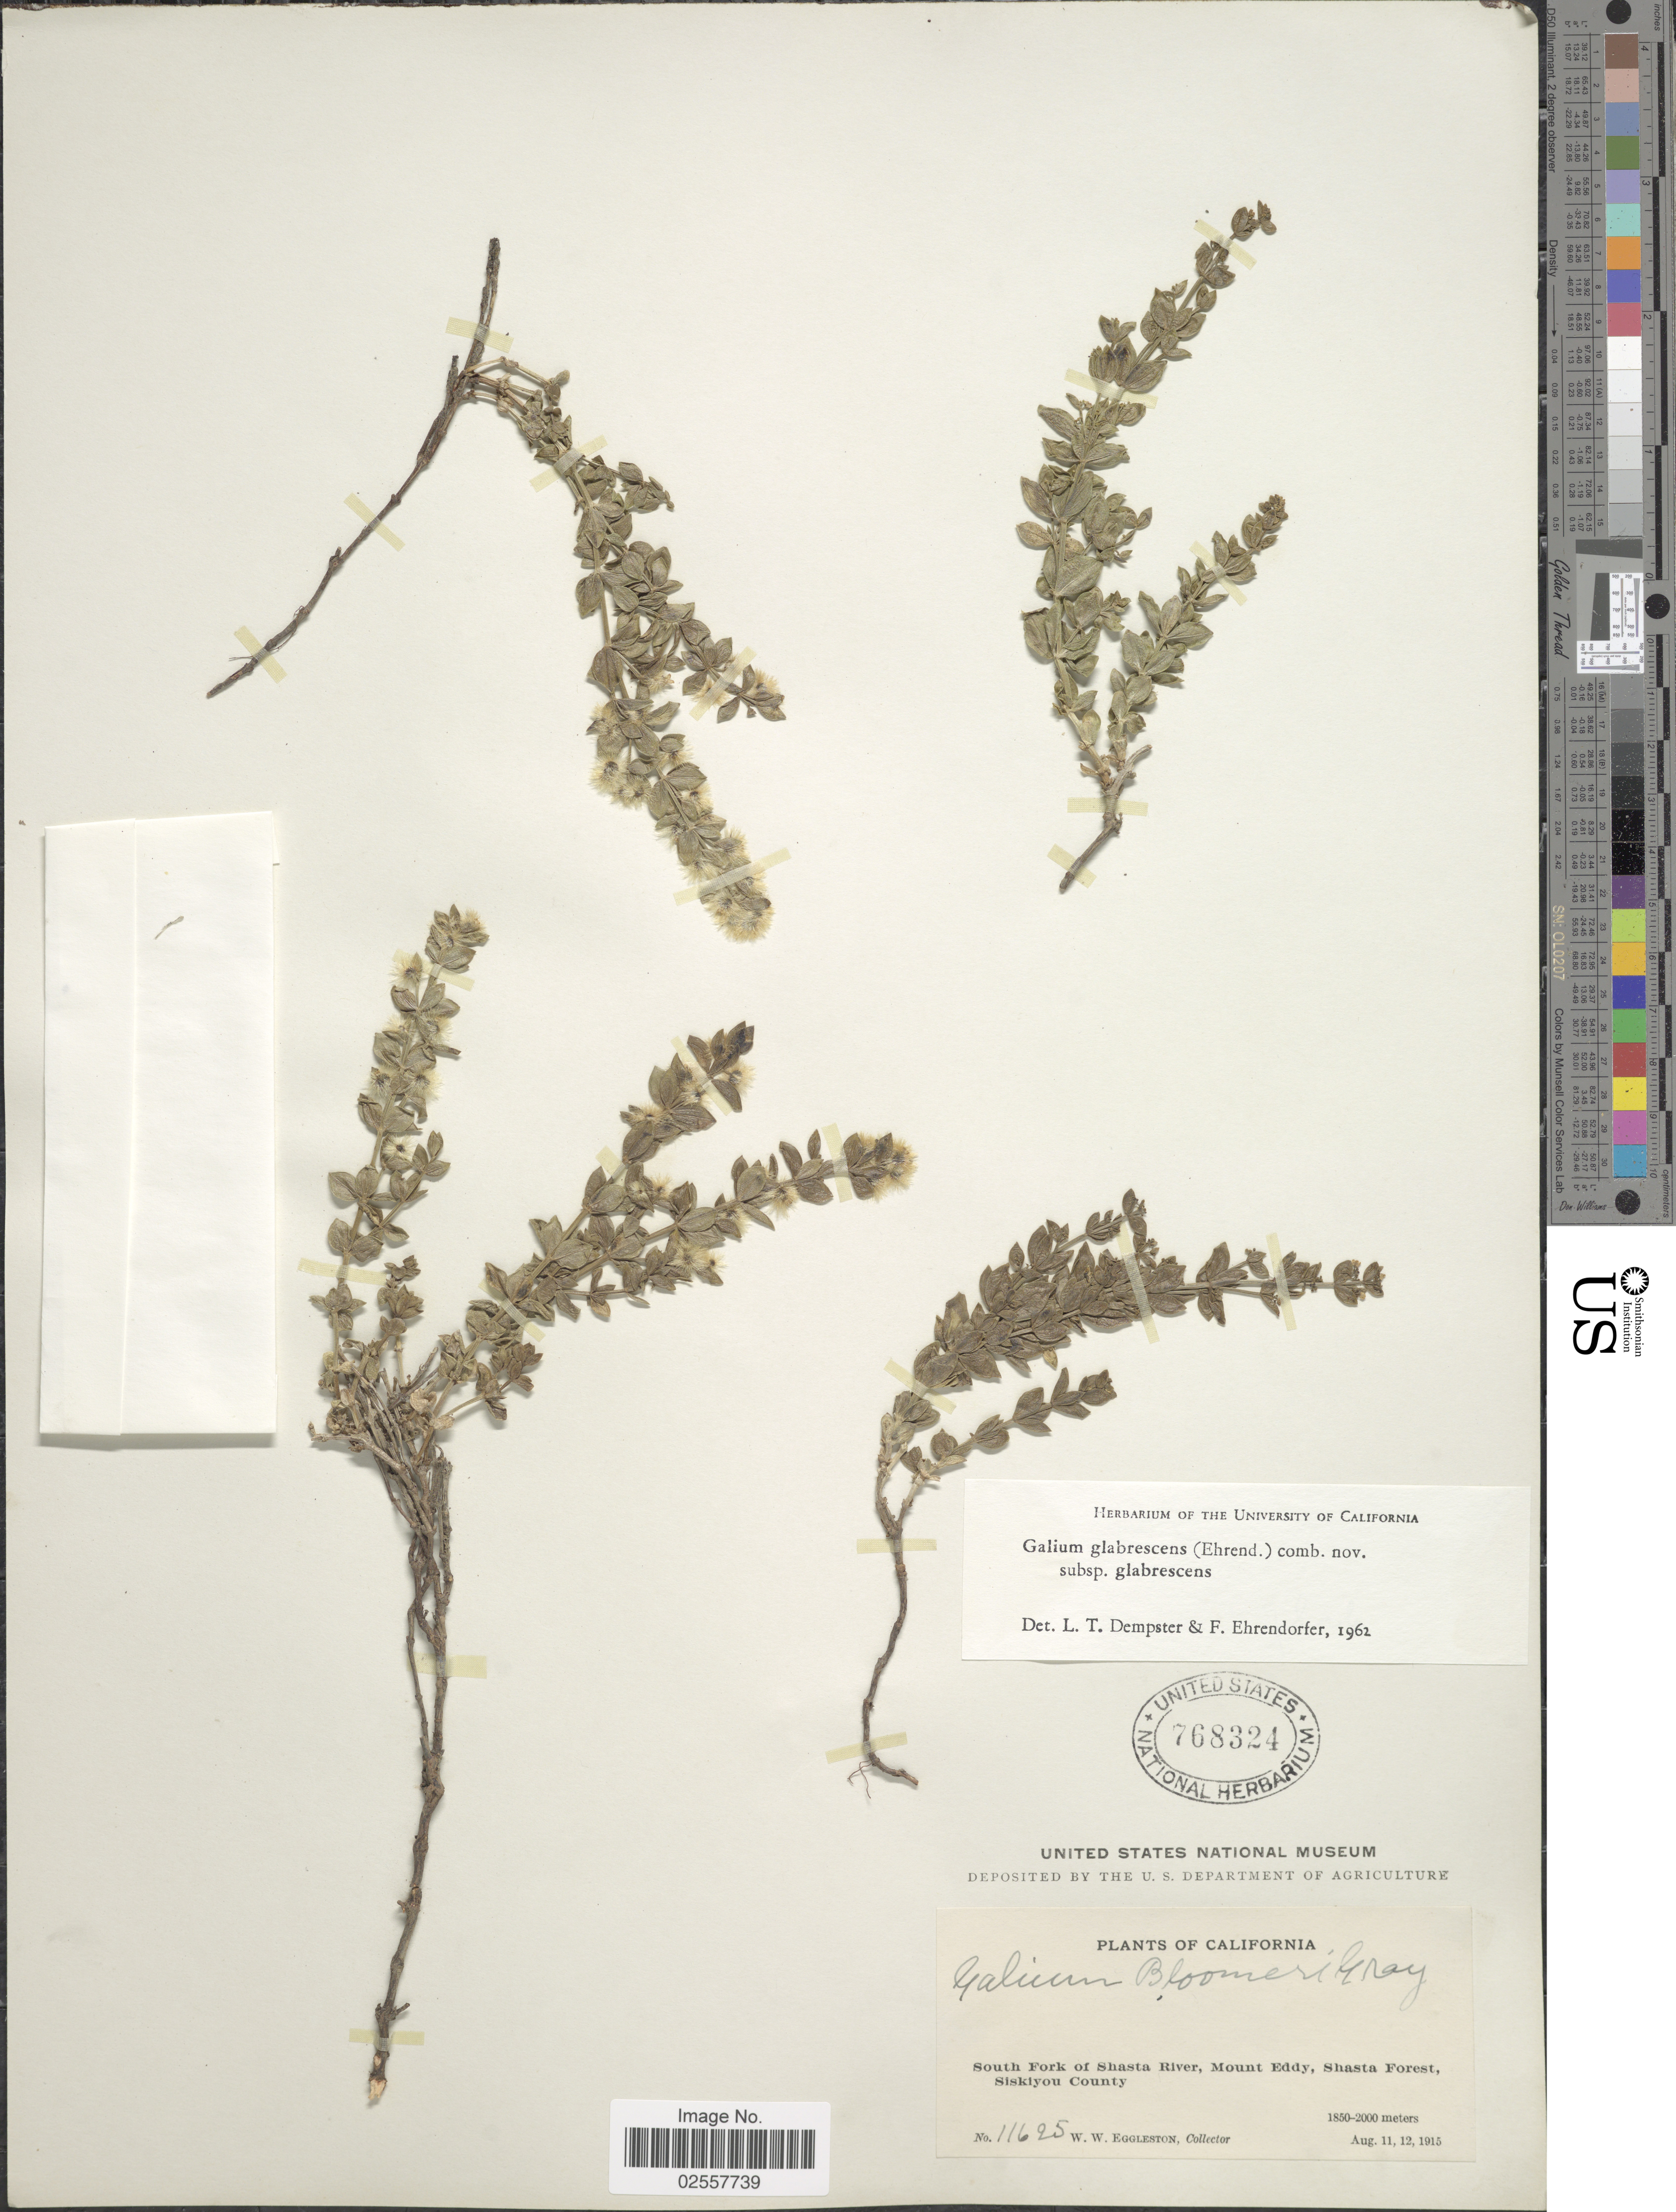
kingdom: Plantae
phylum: Tracheophyta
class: Magnoliopsida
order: Gentianales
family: Rubiaceae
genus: Galium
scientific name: Galium glabrescens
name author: (Ehrend.) Dempster & Ehrend.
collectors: W. W. Eggleston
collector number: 11625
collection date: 1915-08-11/1915-08-12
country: United States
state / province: California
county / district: Siskiyou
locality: South Fork of Shasta River, Mount Eddy, Shasta Forest, Siskiyou County.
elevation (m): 1850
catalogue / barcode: US 768324